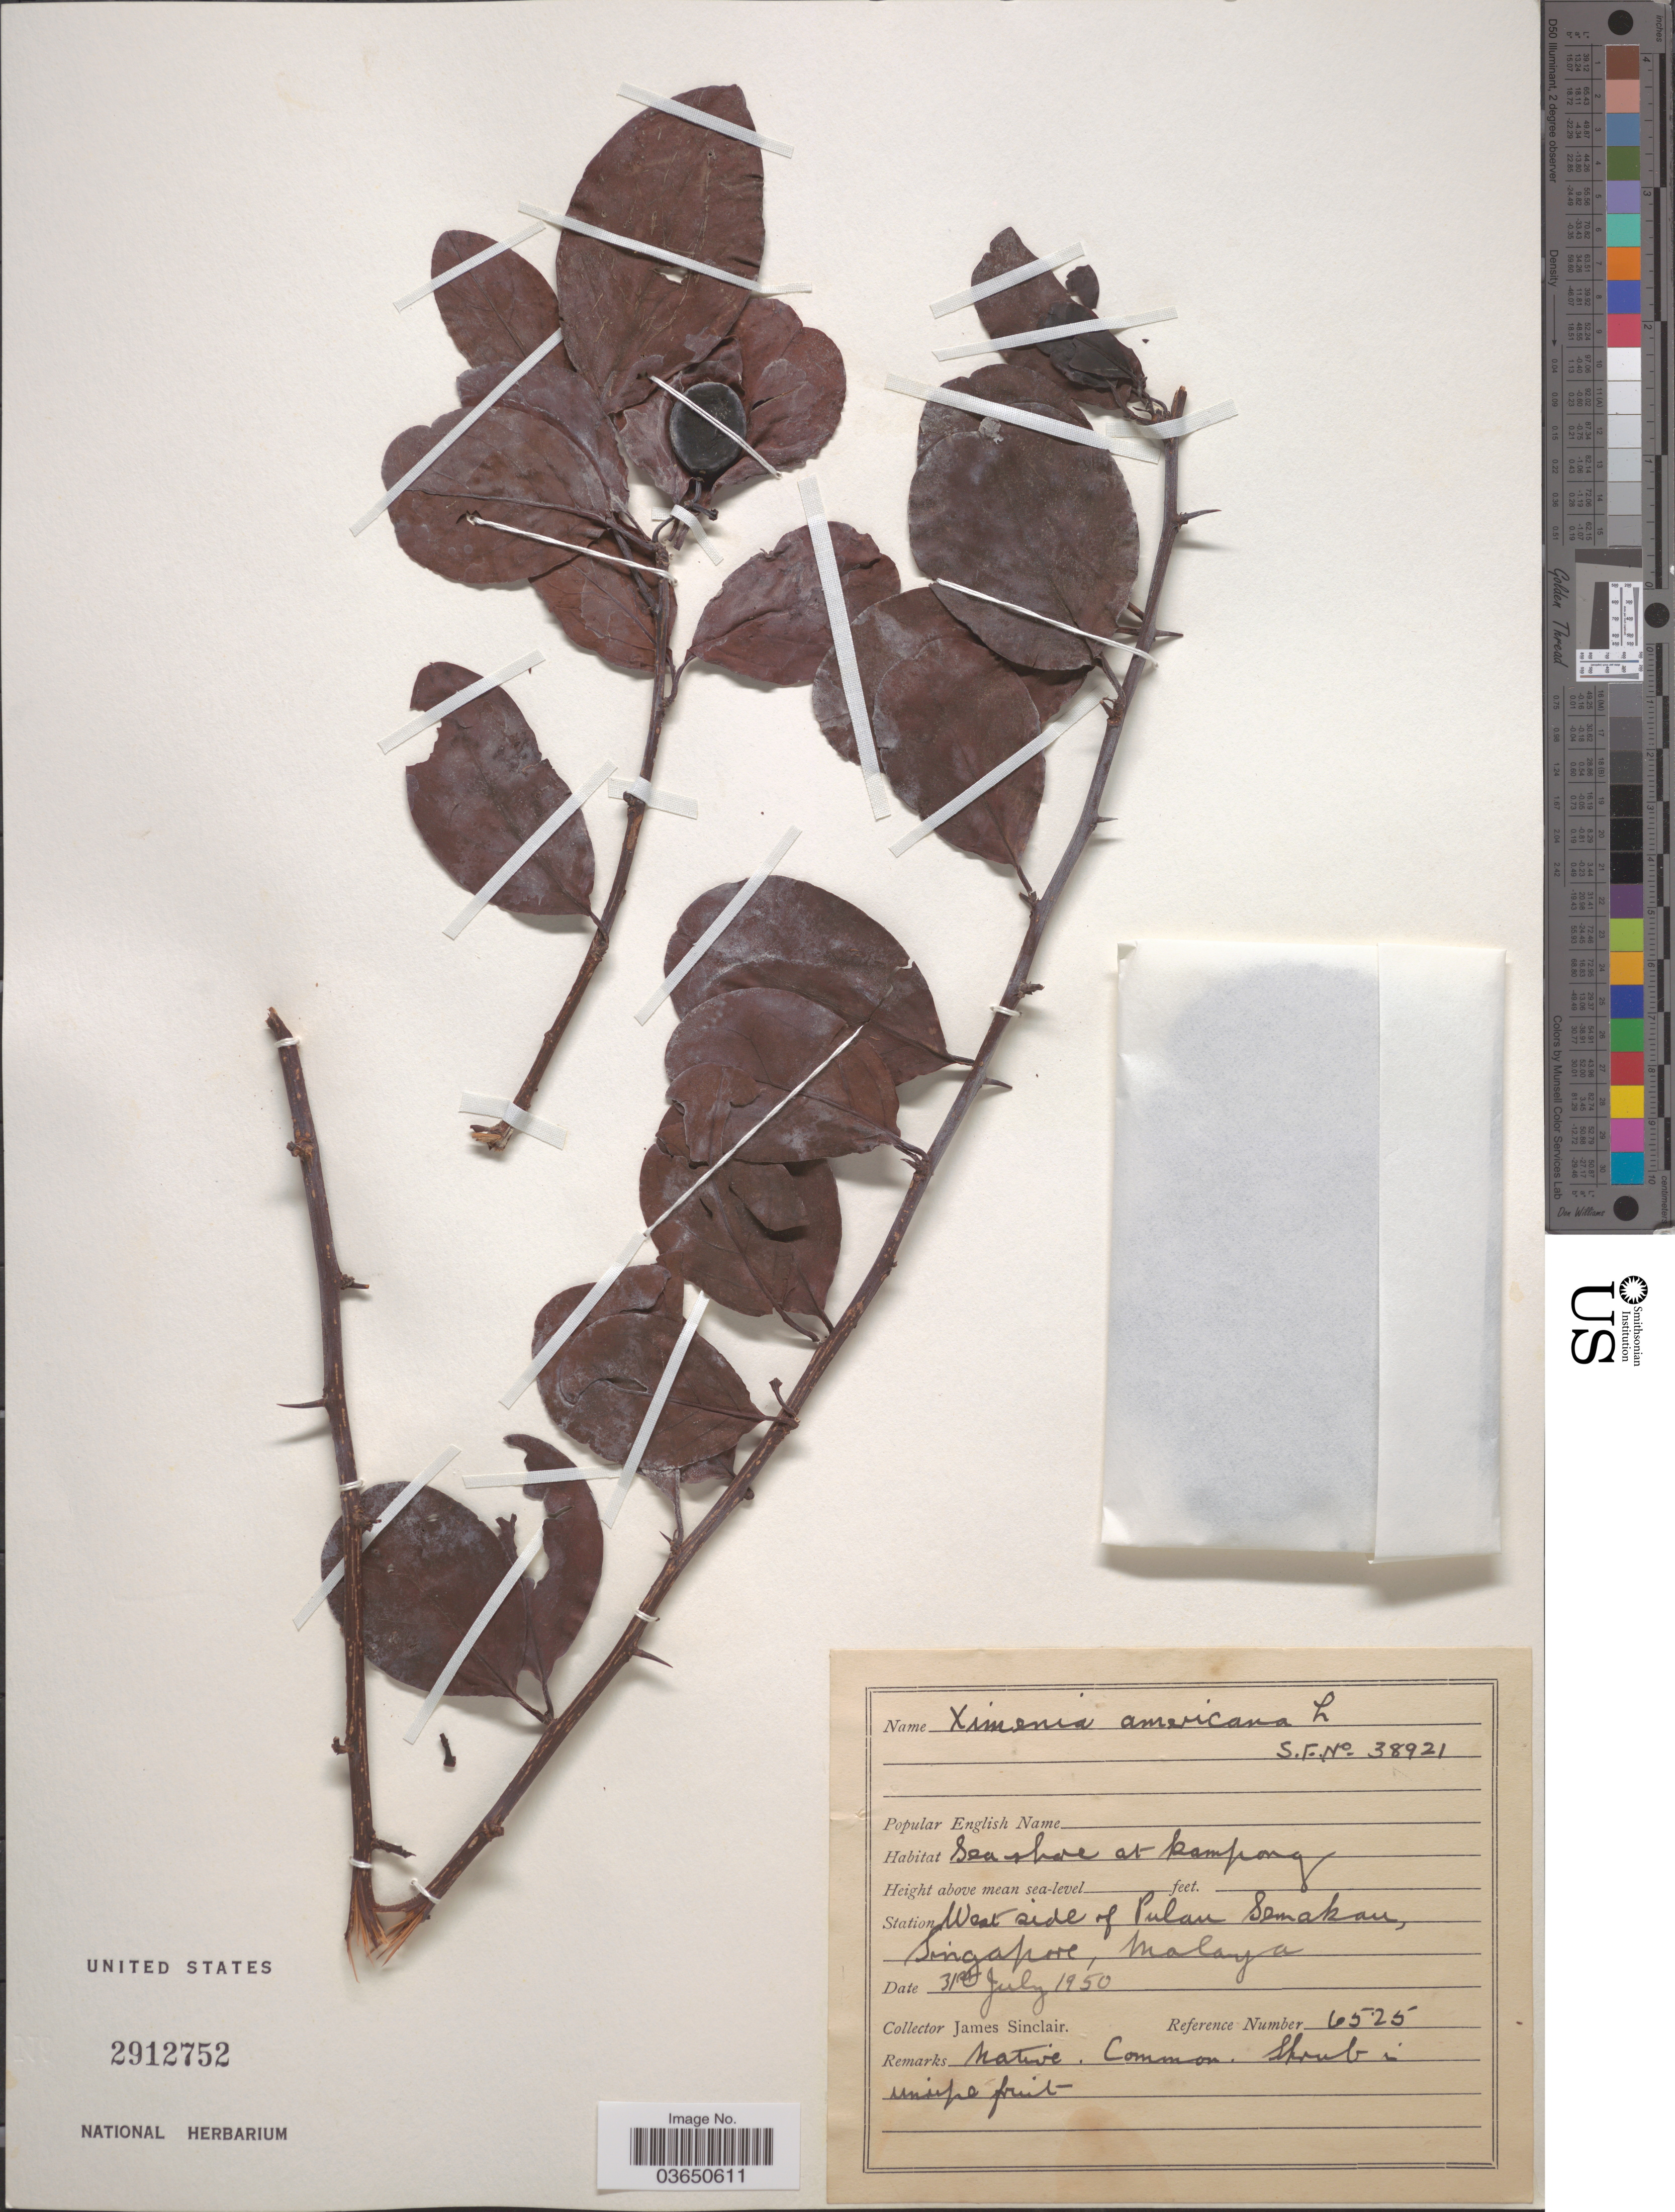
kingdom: Plantae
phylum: Tracheophyta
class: Magnoliopsida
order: Santalales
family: Ximeniaceae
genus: Ximenia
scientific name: Ximenia americana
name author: L.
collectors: J. Sinclair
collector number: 6525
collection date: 1950-07-31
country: Singapore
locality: Station West side of Pulau Semakau, Malaya.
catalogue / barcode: US 2912752